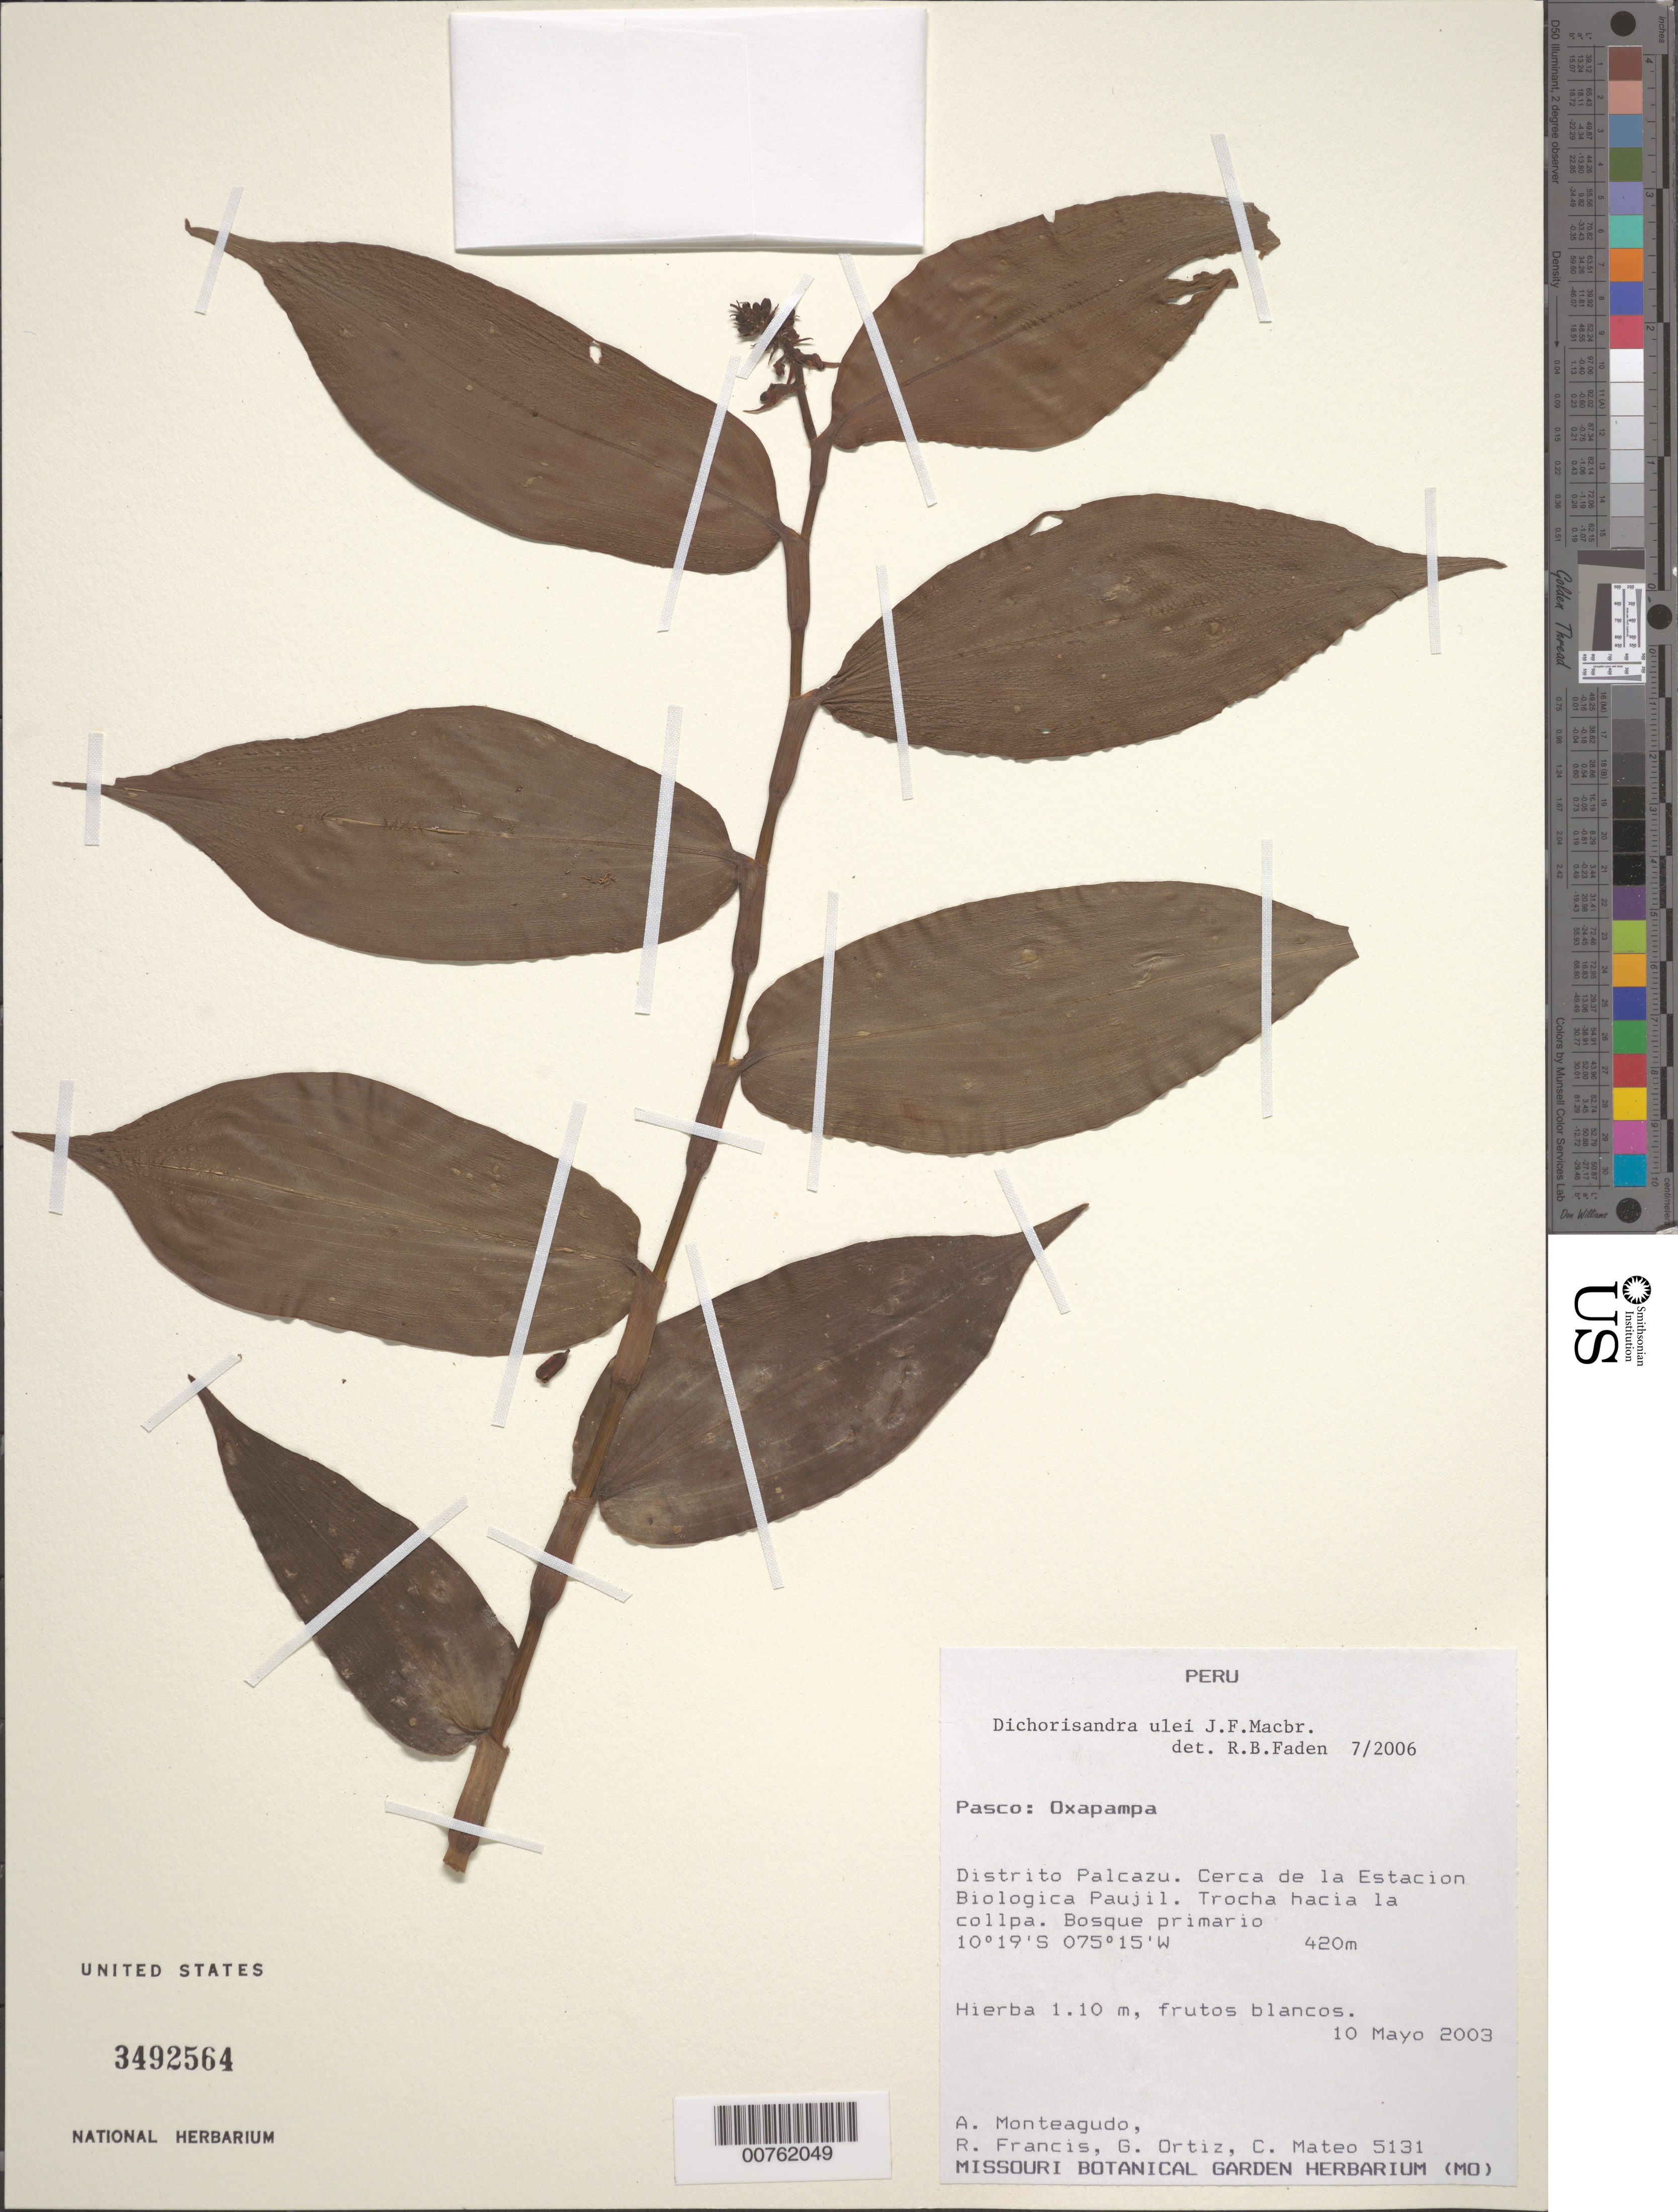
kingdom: Plantae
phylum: Tracheophyta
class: Liliopsida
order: Commelinales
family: Commelinaceae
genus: Dichorisandra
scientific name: Dichorisandra ulei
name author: J.F. Macbr.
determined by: Faden, Robert B., (US), Smithsonian Institution - National Museum of Natural History (UNITED STATES)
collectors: A. Monteagudo et al.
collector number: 5131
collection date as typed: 10 May 2003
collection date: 2003-05-10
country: Peru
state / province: Pasco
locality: Oxapampa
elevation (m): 420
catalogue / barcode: US 3492564